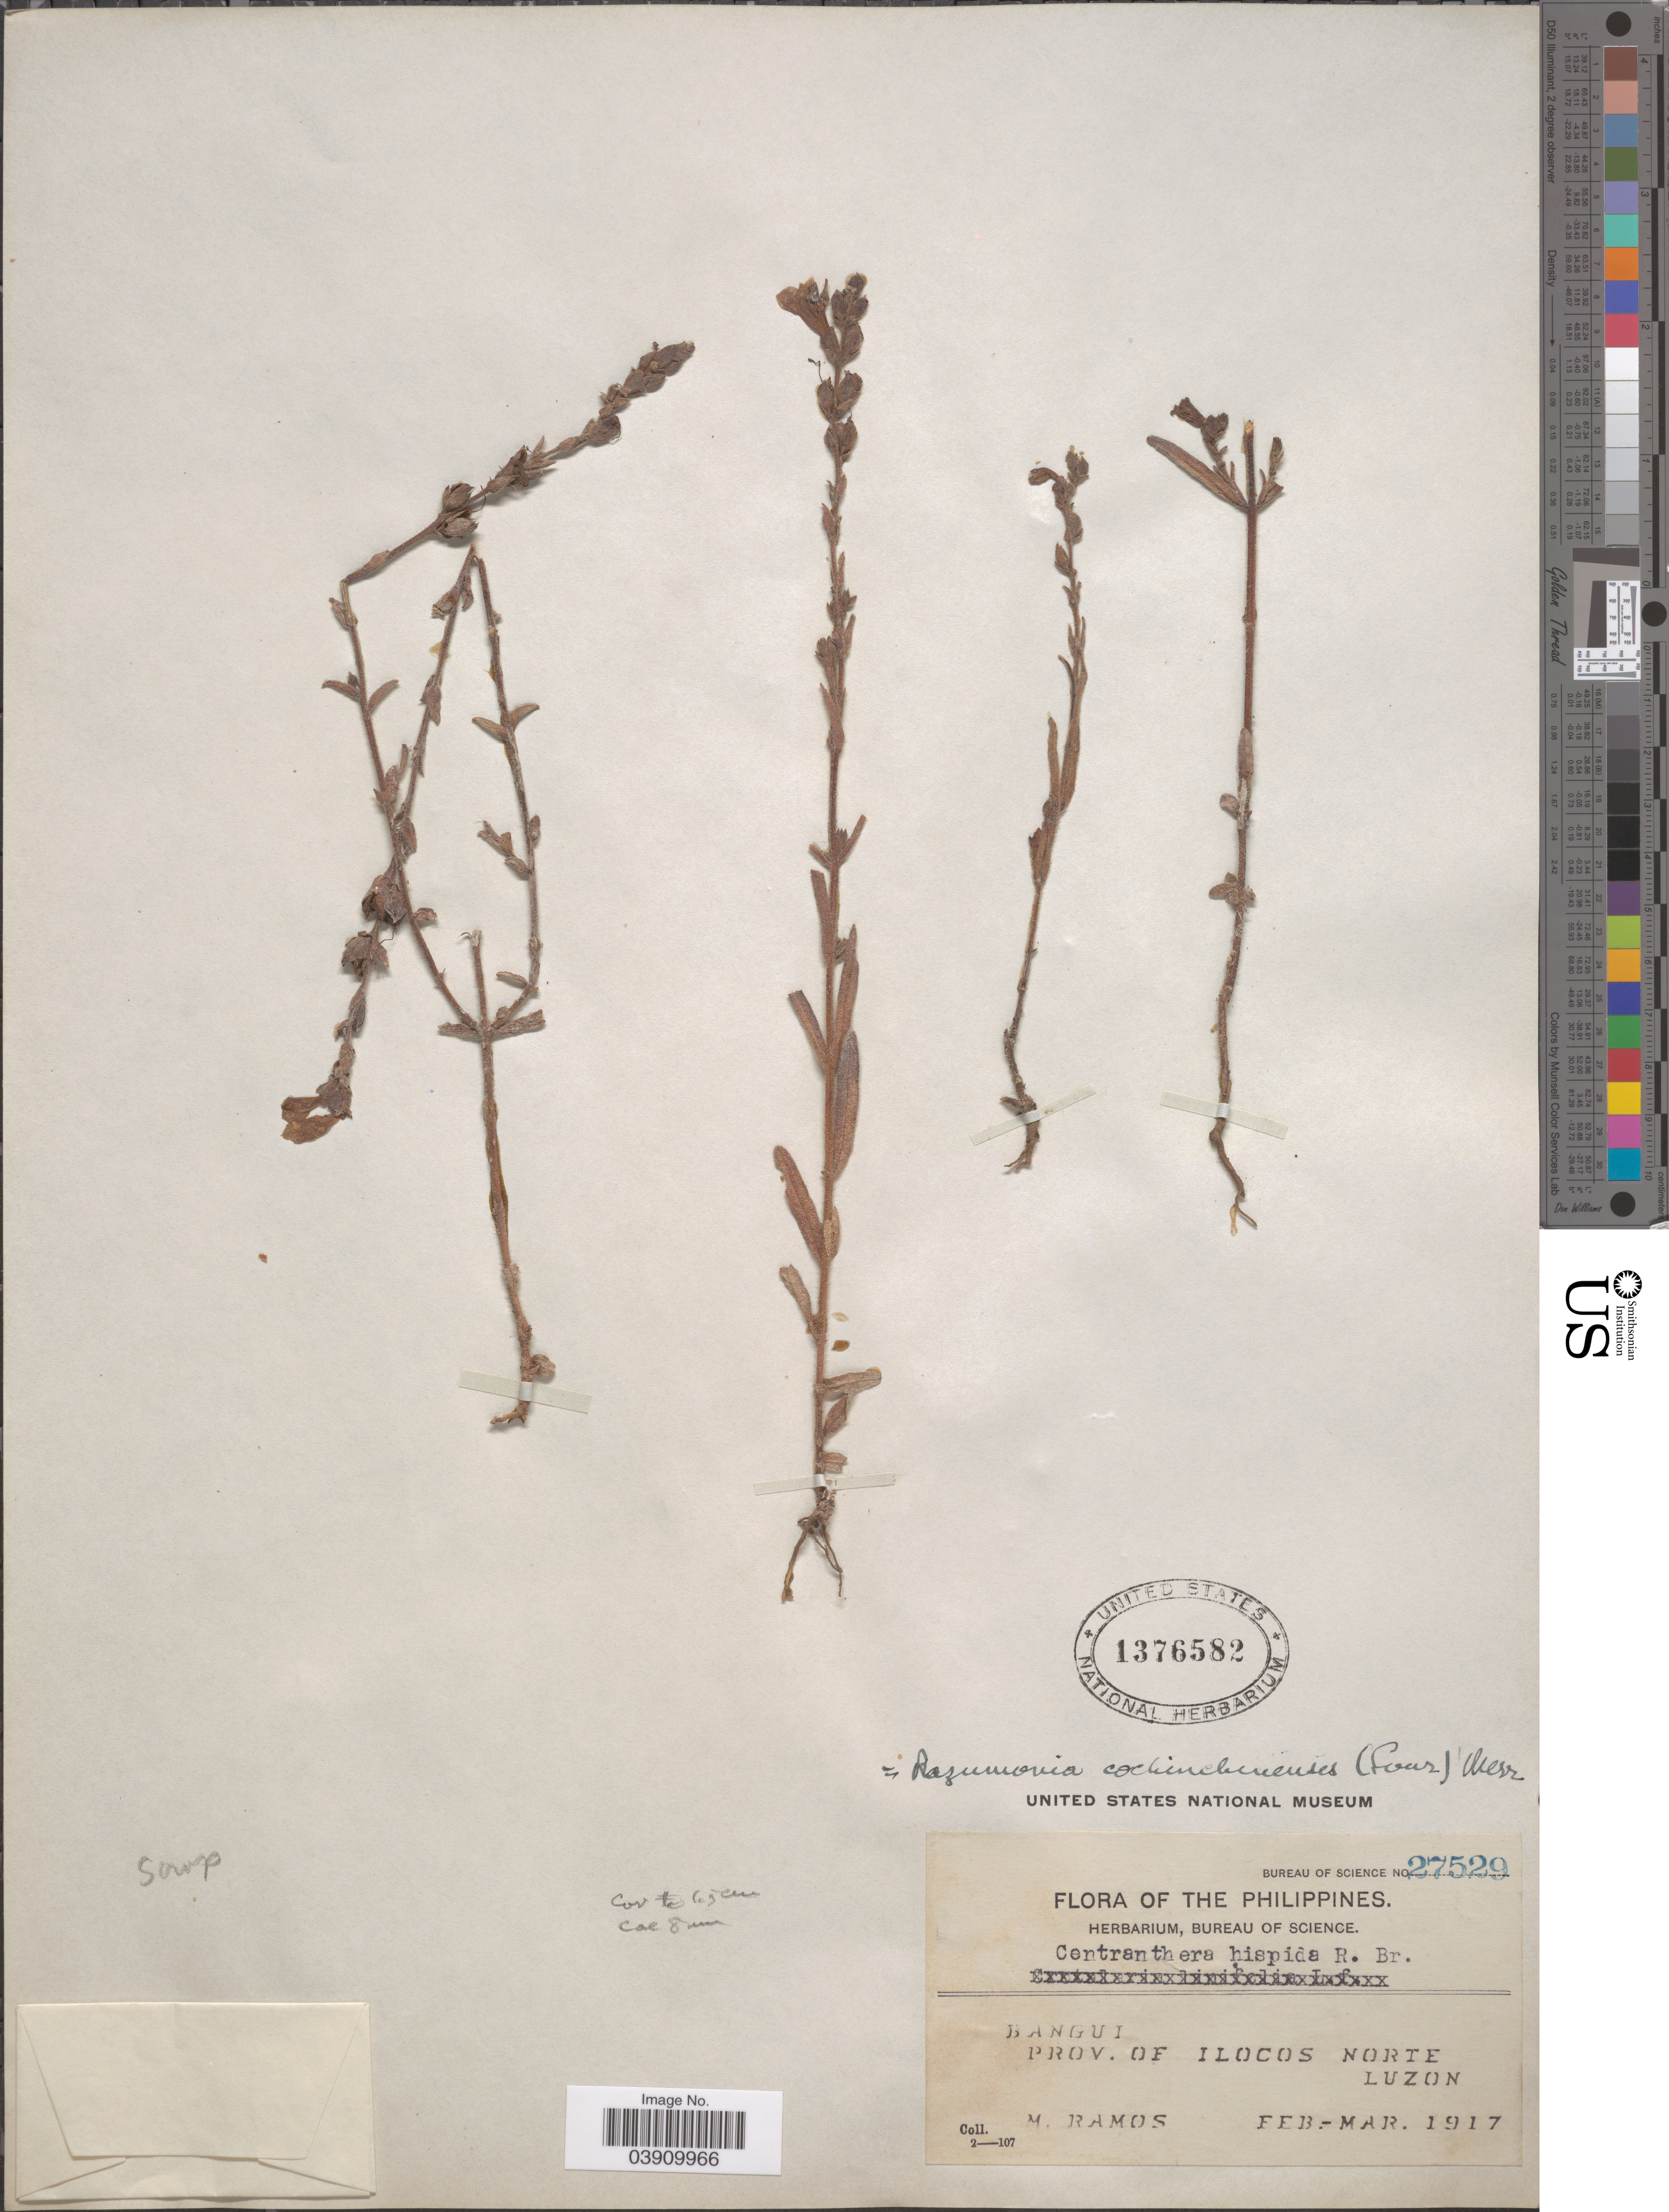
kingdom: Plantae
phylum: Tracheophyta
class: Magnoliopsida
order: Lamiales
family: Orobanchaceae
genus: Centranthera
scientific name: Centranthera cochinchinensis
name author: (Lour.) Merr.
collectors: M. Ramos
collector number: Bureau of Science 27529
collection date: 1917-02/1917-03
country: Philippines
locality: Bangui. Prov. of Ilocos Norte. Luzon.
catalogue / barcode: US 1376582